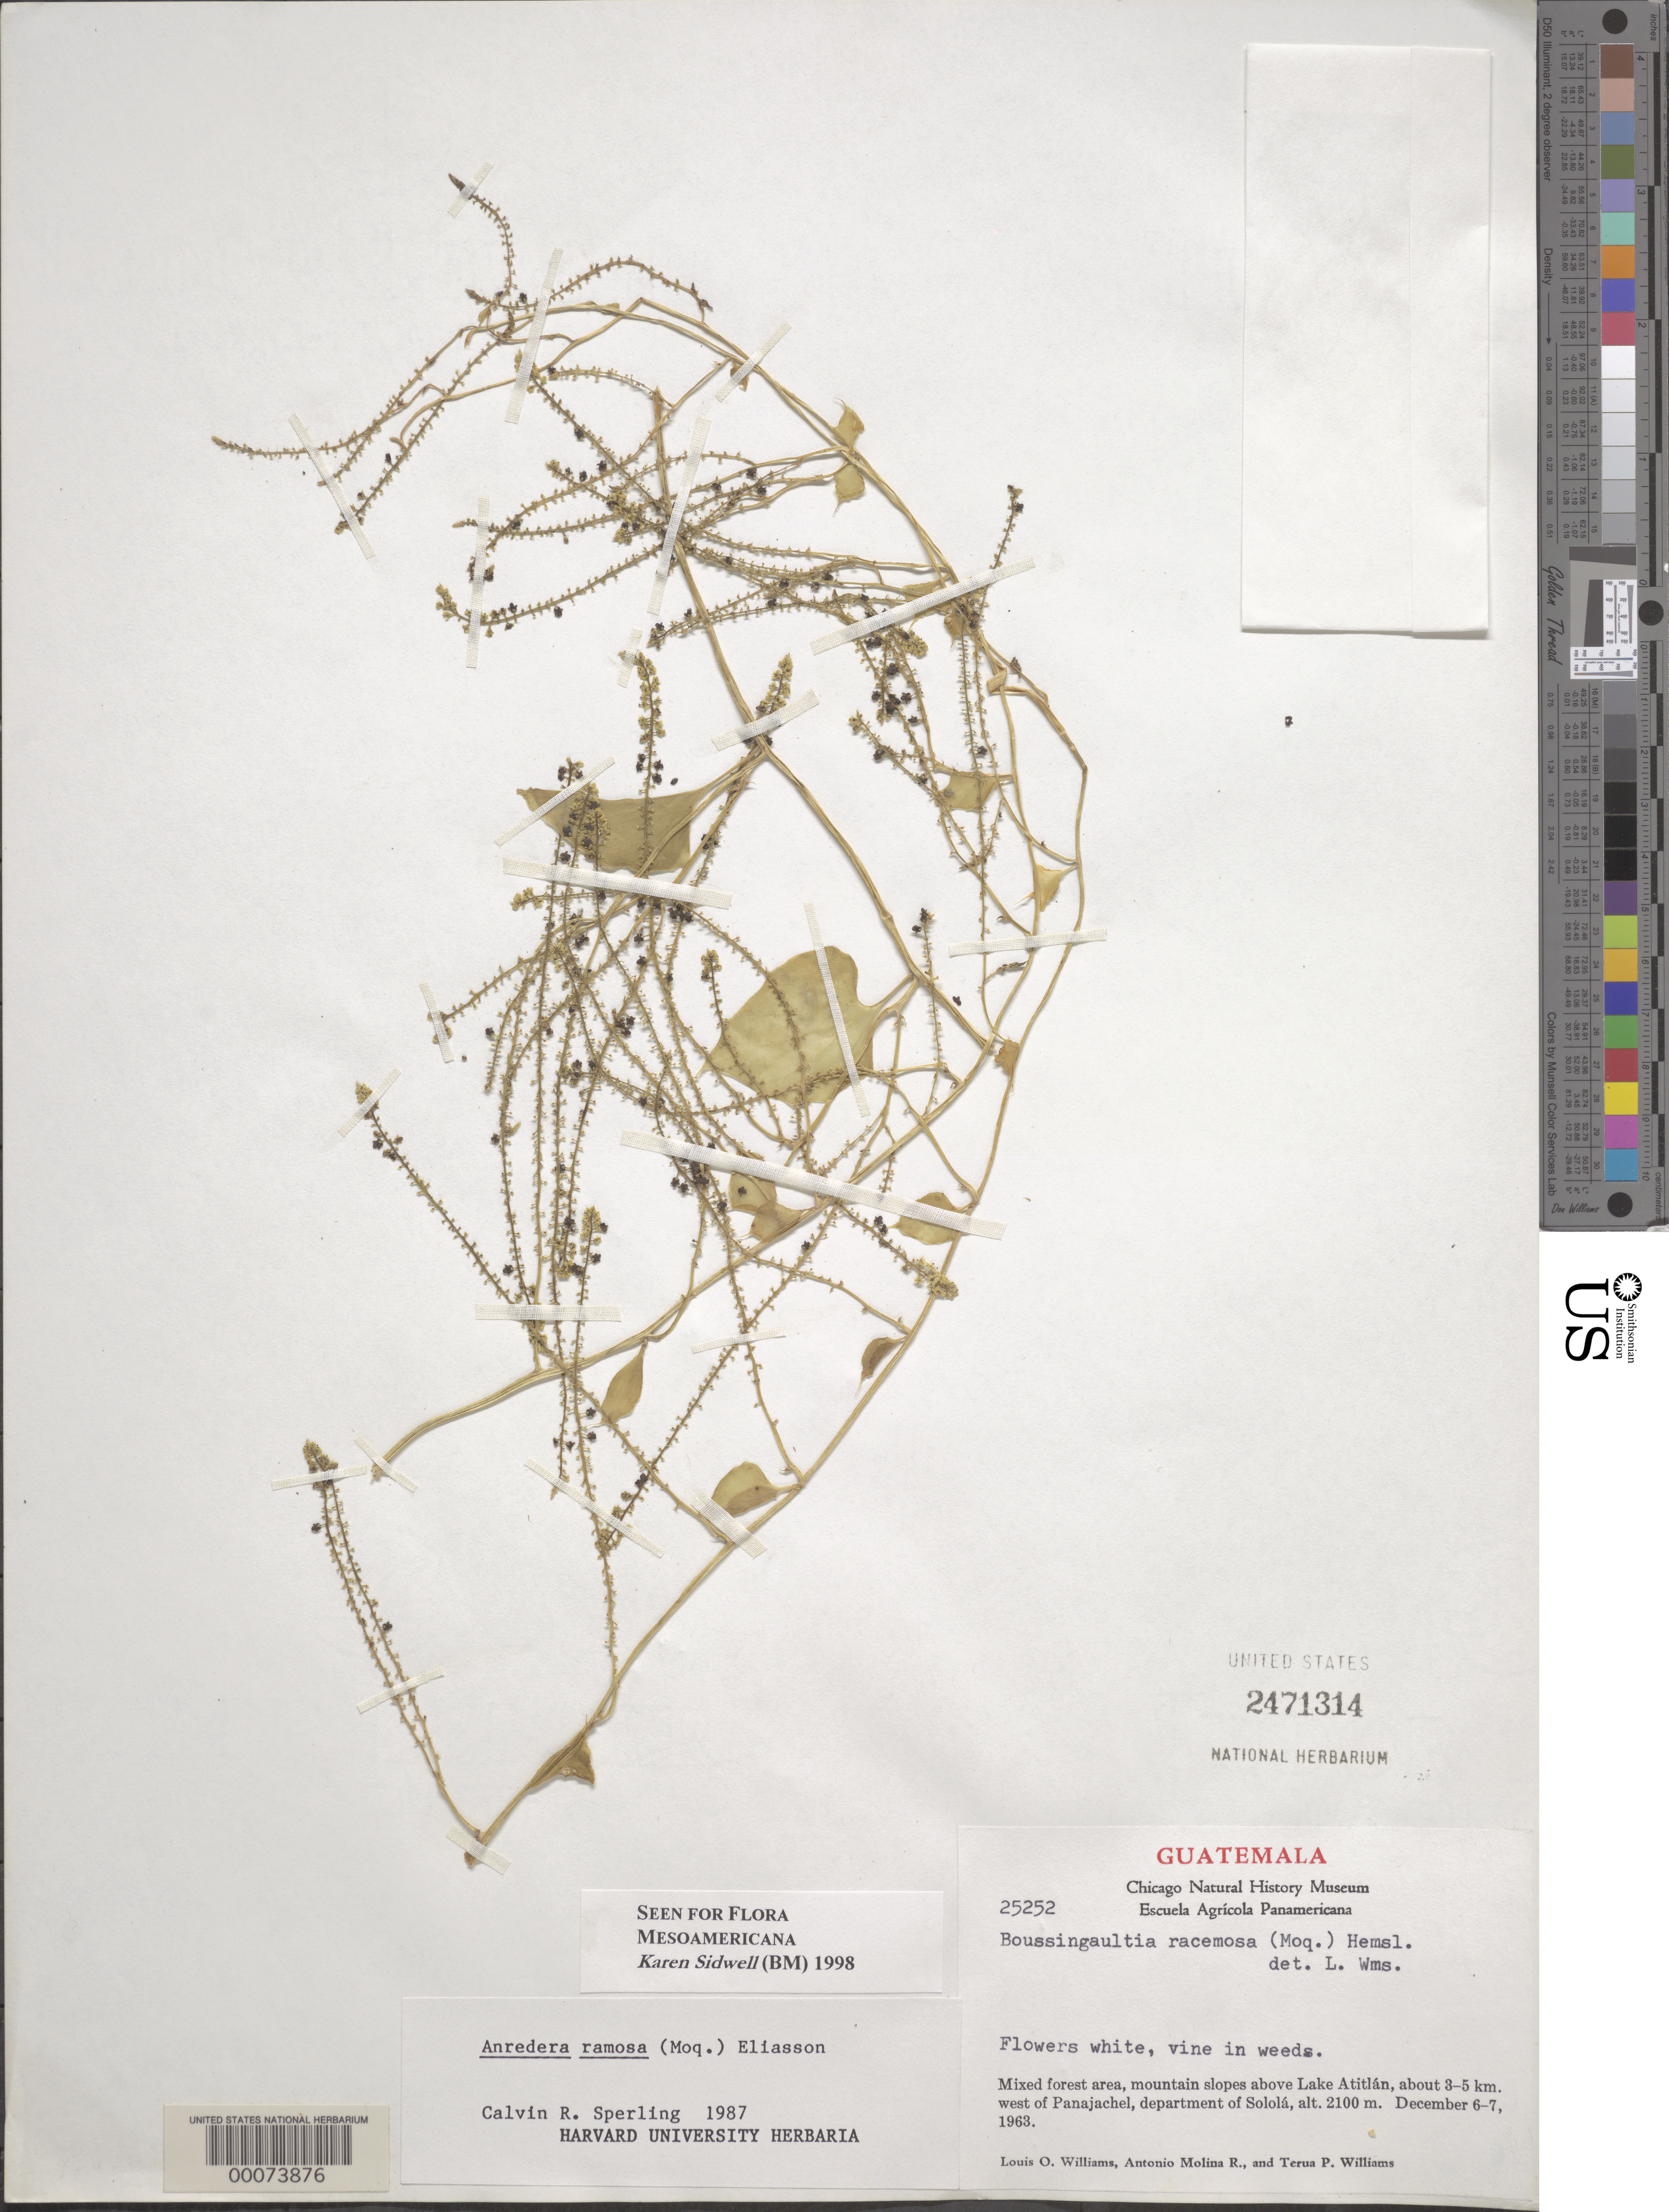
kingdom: Plantae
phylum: Tracheophyta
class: Magnoliopsida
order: Caryophyllales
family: Basellaceae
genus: Anredera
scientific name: Anredera ramosa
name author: (Moq.) Eliasson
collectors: L. O. Williams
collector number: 25252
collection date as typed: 06 Dec 1963 to 07 Dec 1963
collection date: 1963-12-06/1963-12-07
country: Guatemala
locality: Solola, about 3-5 km W of panajachel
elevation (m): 2100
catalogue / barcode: US 2471314